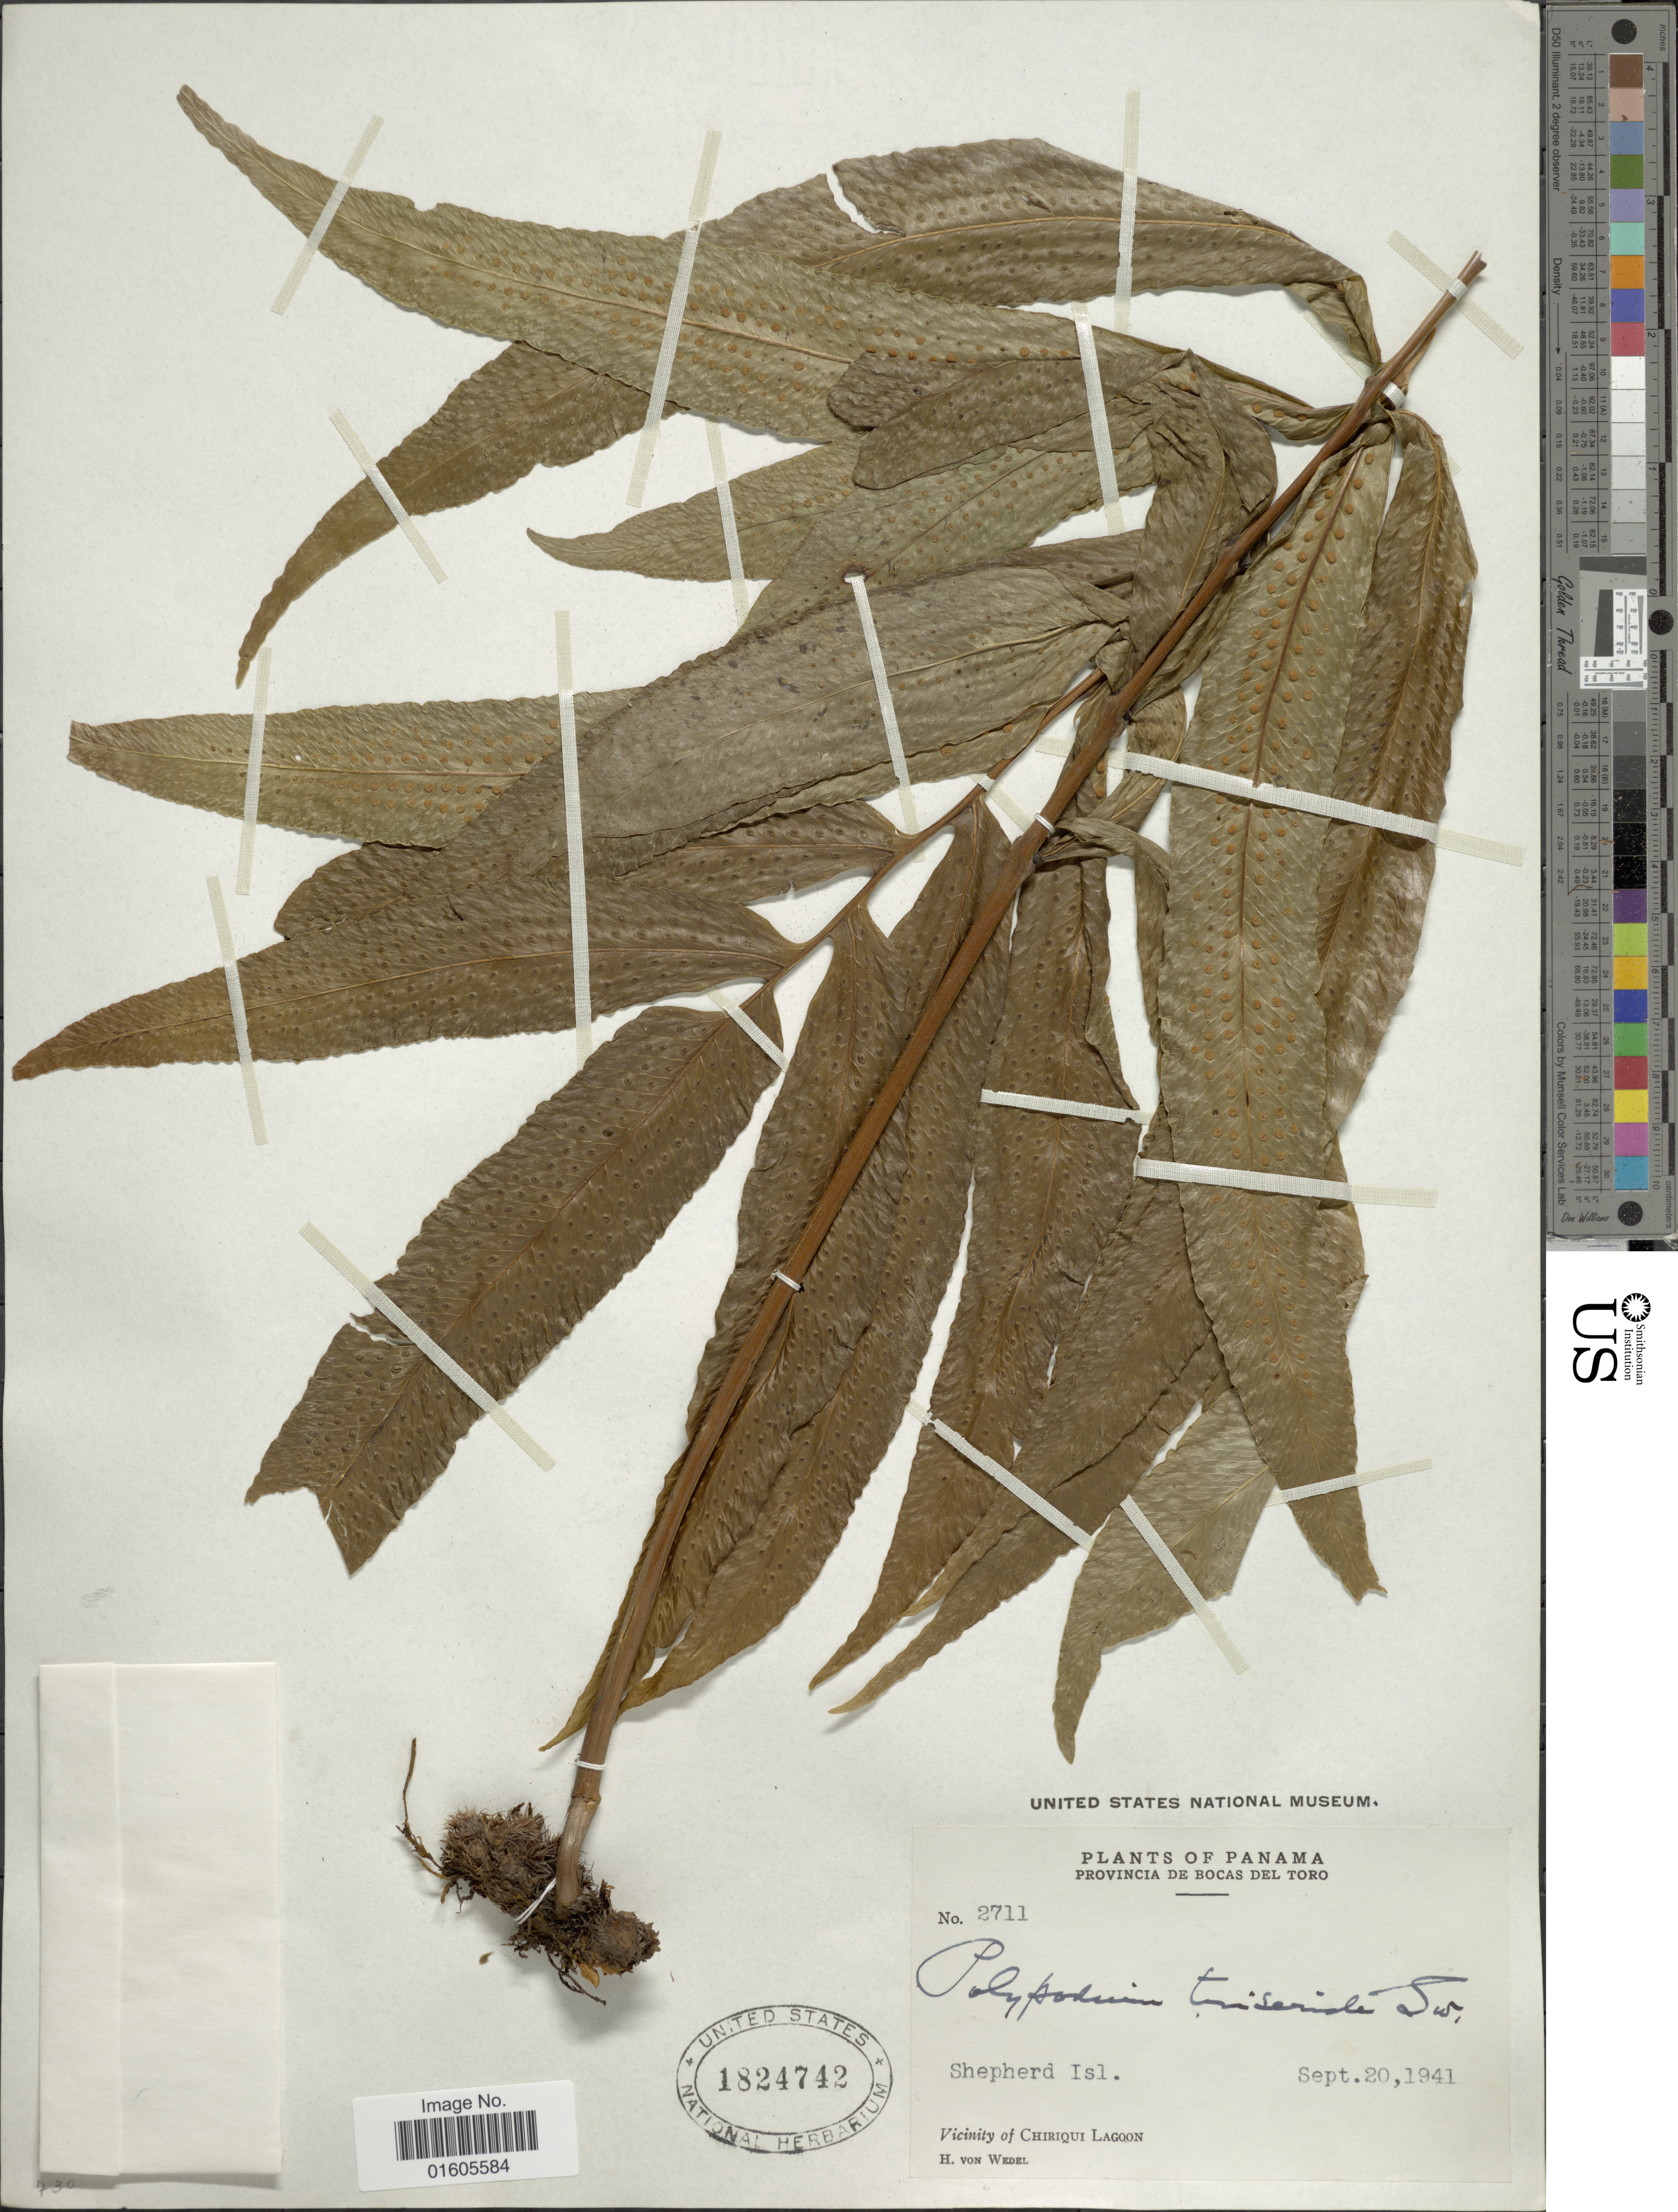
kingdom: Plantae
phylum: Tracheophyta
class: Polypodiopsida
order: Polypodiales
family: Polypodiaceae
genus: Serpocaulon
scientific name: Serpocaulon triseriale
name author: (Sw.) A.R. Sm.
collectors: H. von Wedel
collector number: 2711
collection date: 1941-09-20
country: Panama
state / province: Bocas del Toro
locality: Shepherd Isl. Vicinity of Chiriqui Lagoon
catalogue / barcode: US 1824742